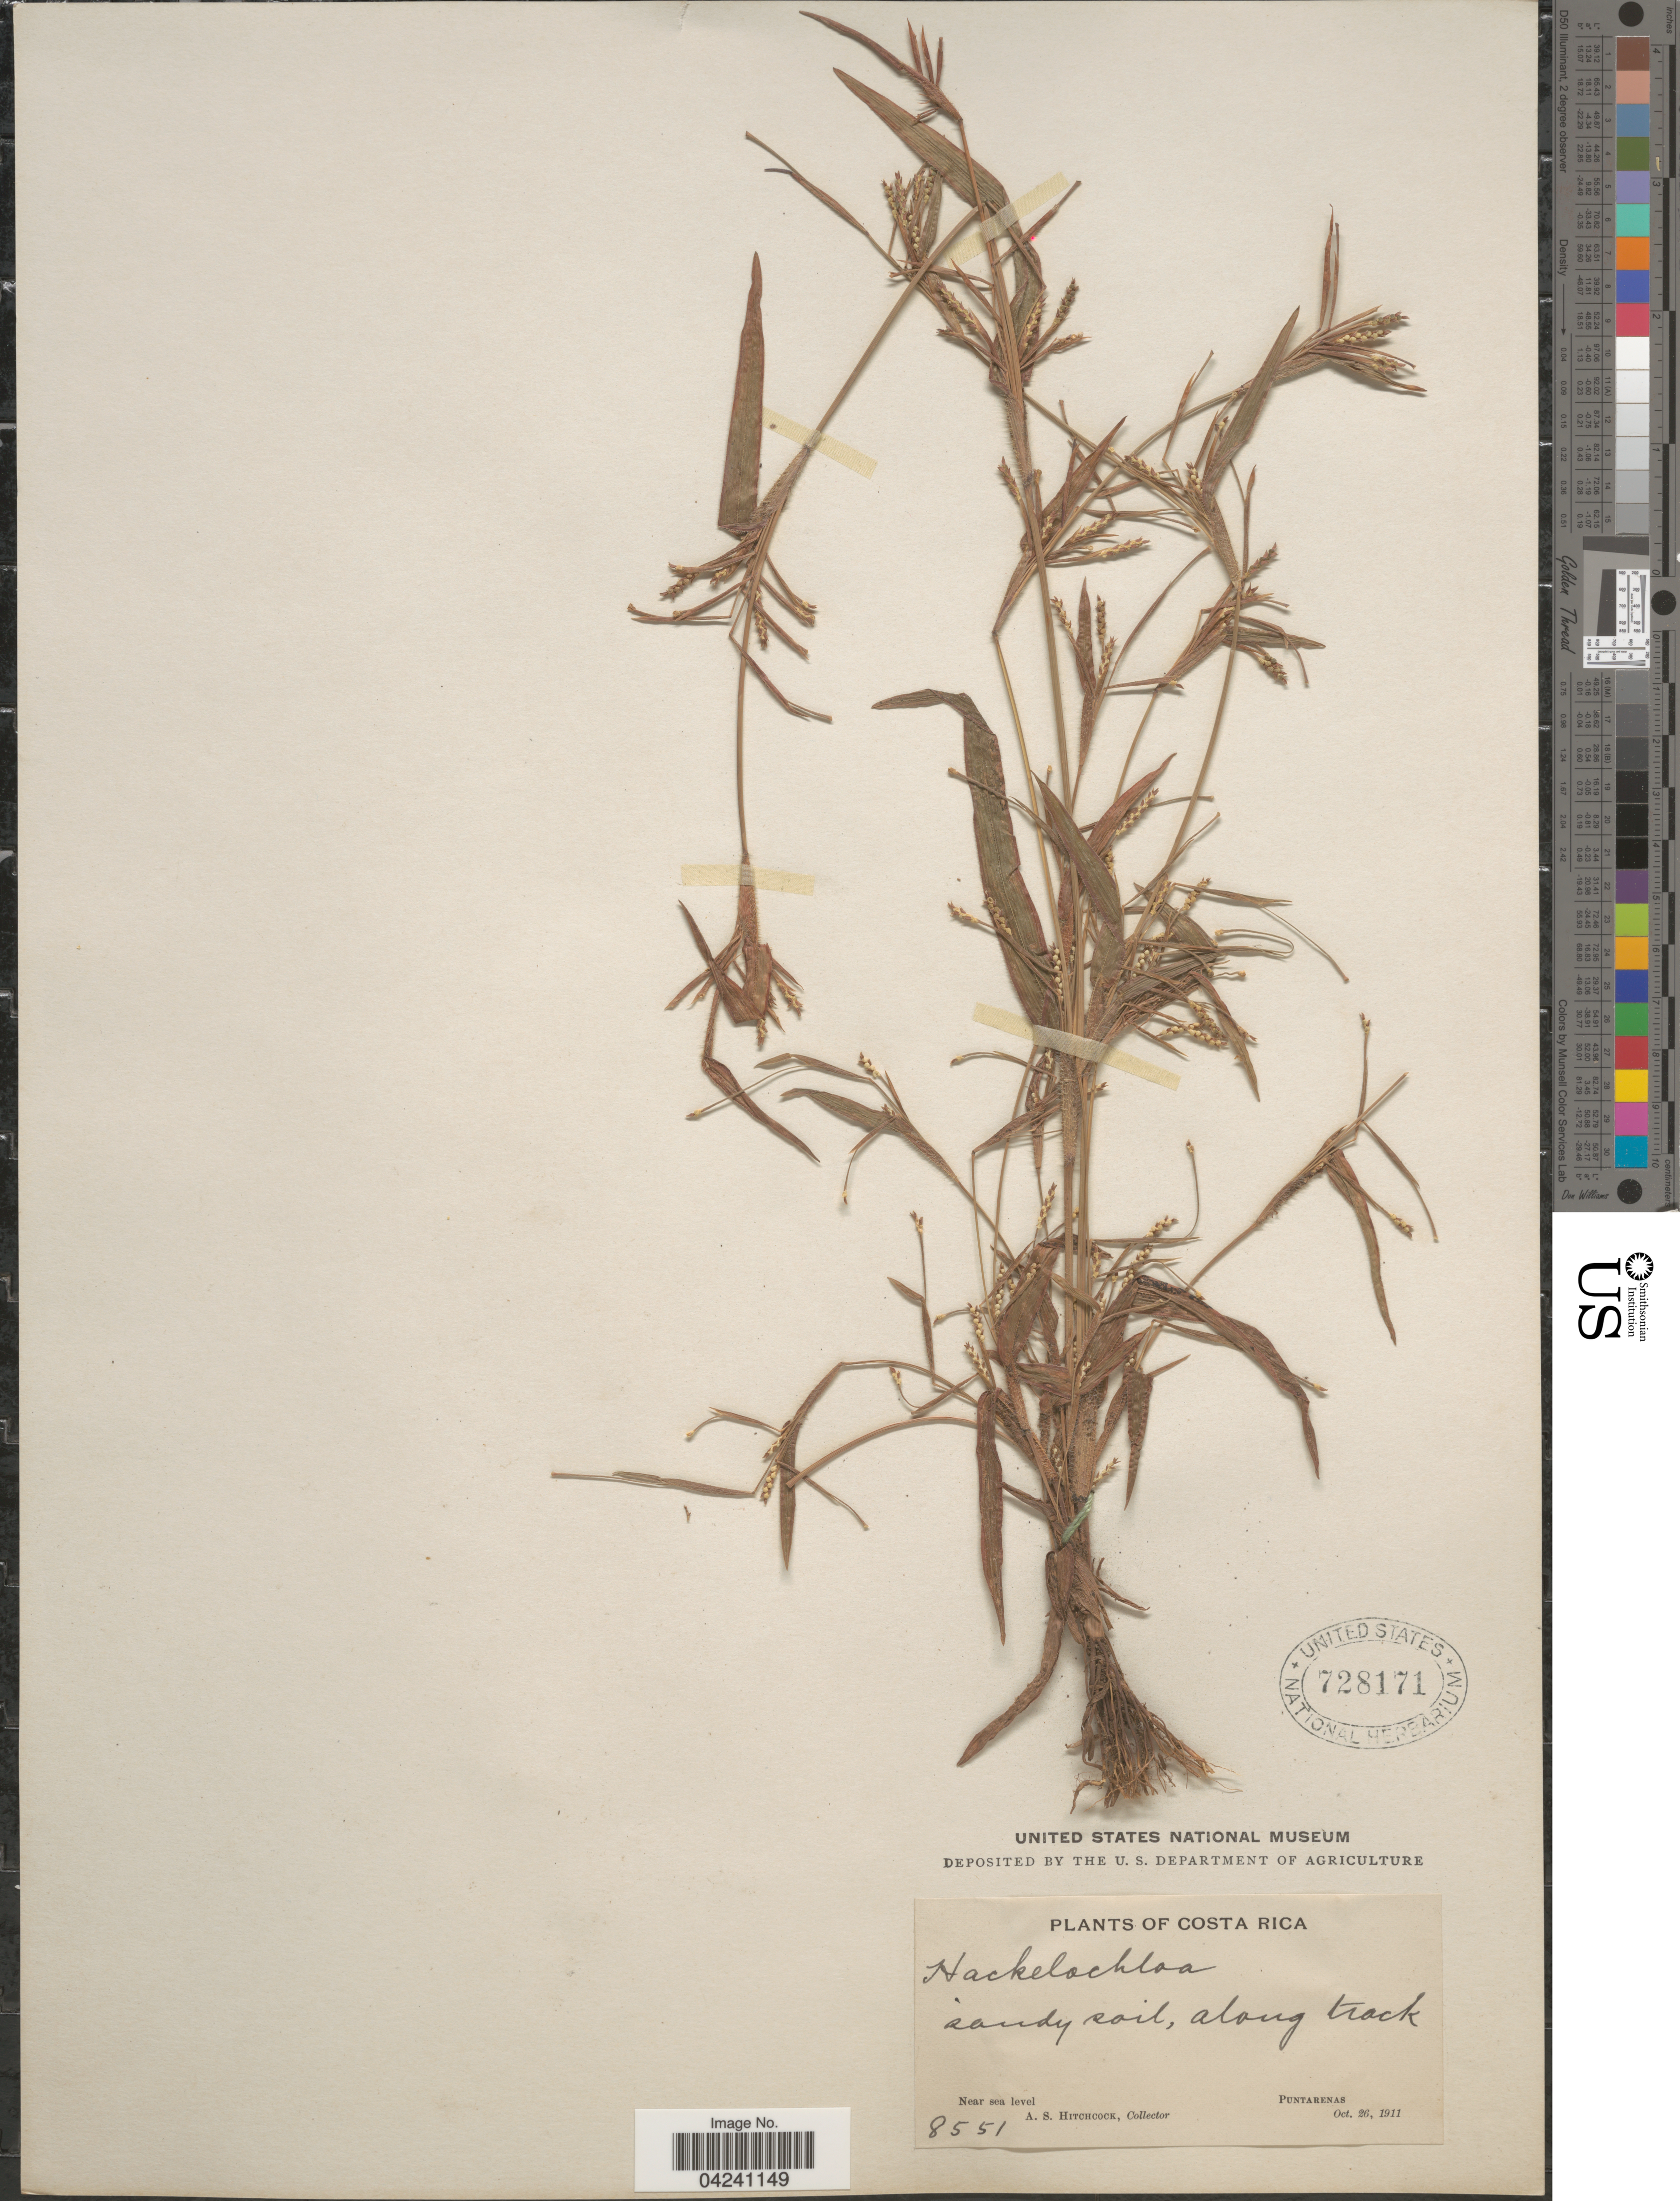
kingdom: Plantae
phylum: Tracheophyta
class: Liliopsida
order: Poales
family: Poaceae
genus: Hackelochloa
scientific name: Hackelochloa granularis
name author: (L.) Kuntze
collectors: A. S. Hitchcock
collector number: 8551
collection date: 1911-10-26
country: Costa Rica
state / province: Puntarenas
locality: Sandy soil, along track.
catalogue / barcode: US 728171